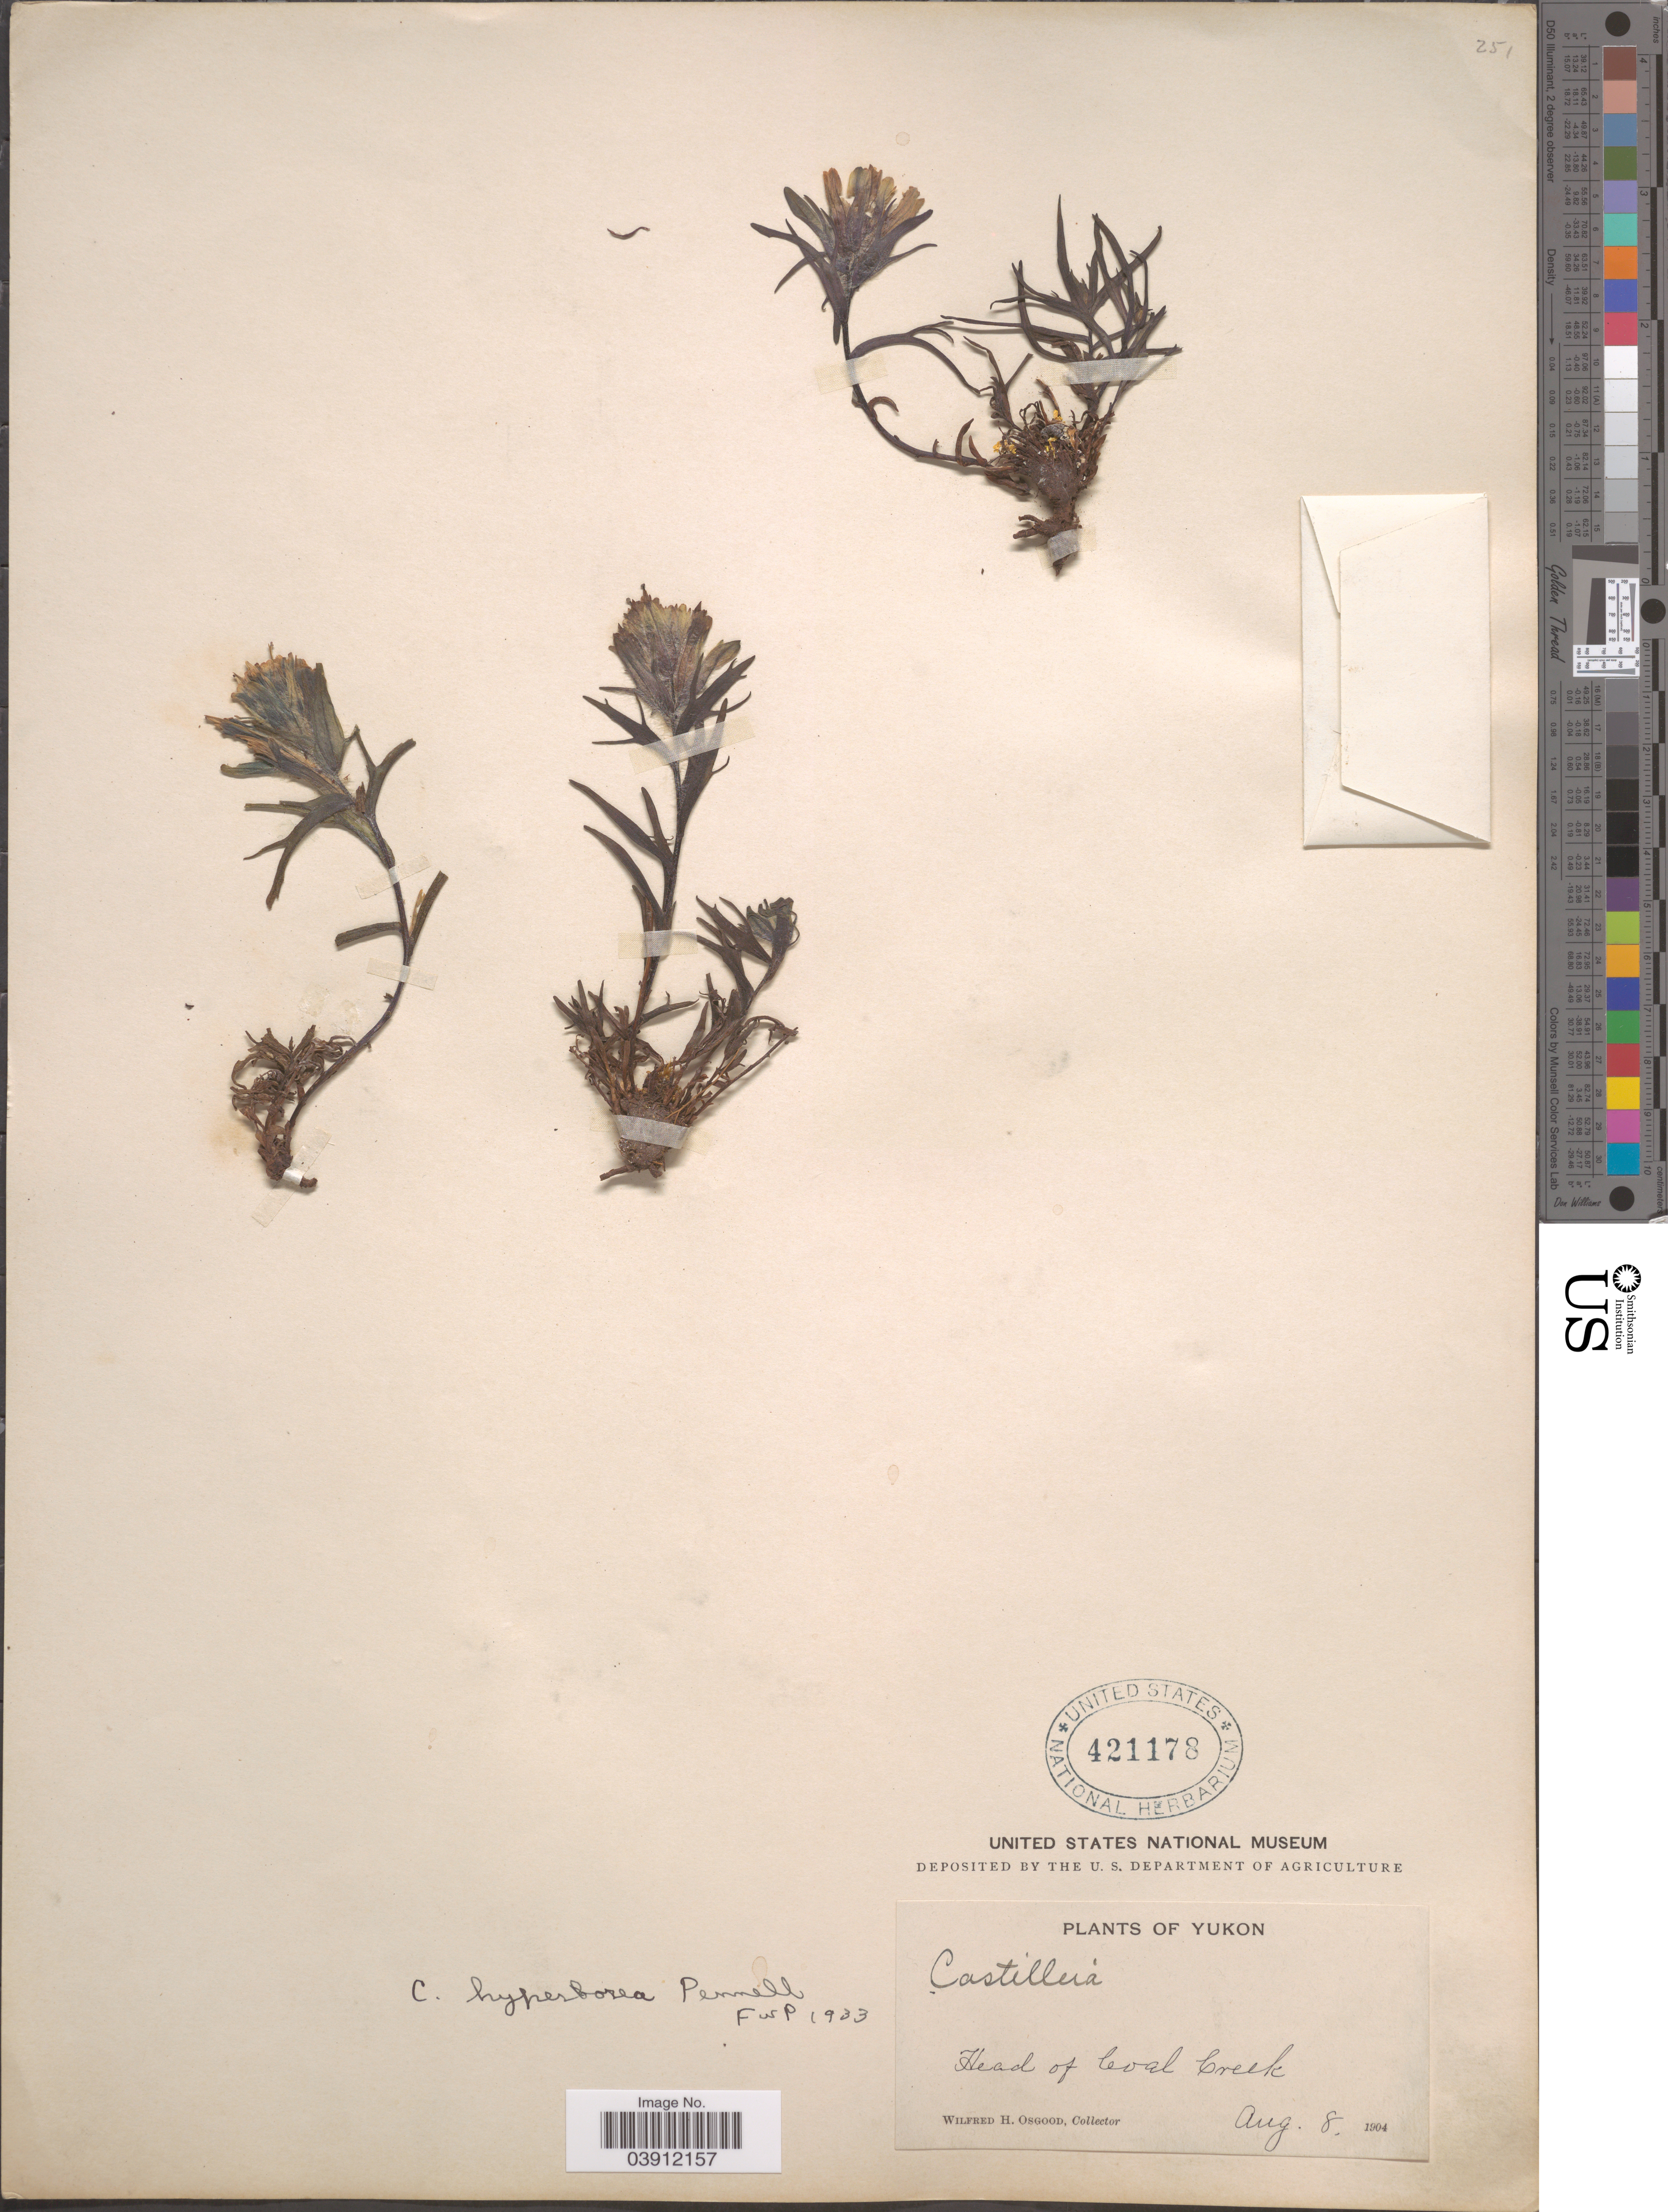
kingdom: Plantae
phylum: Tracheophyta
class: Magnoliopsida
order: Lamiales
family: Orobanchaceae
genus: Castilleja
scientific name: Castilleja hyperborea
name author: Pennell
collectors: W. Osgood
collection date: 1904-08-08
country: Canada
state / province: Yukon Territory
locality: Yukon, Head of Coal Creek.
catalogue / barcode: US 421178